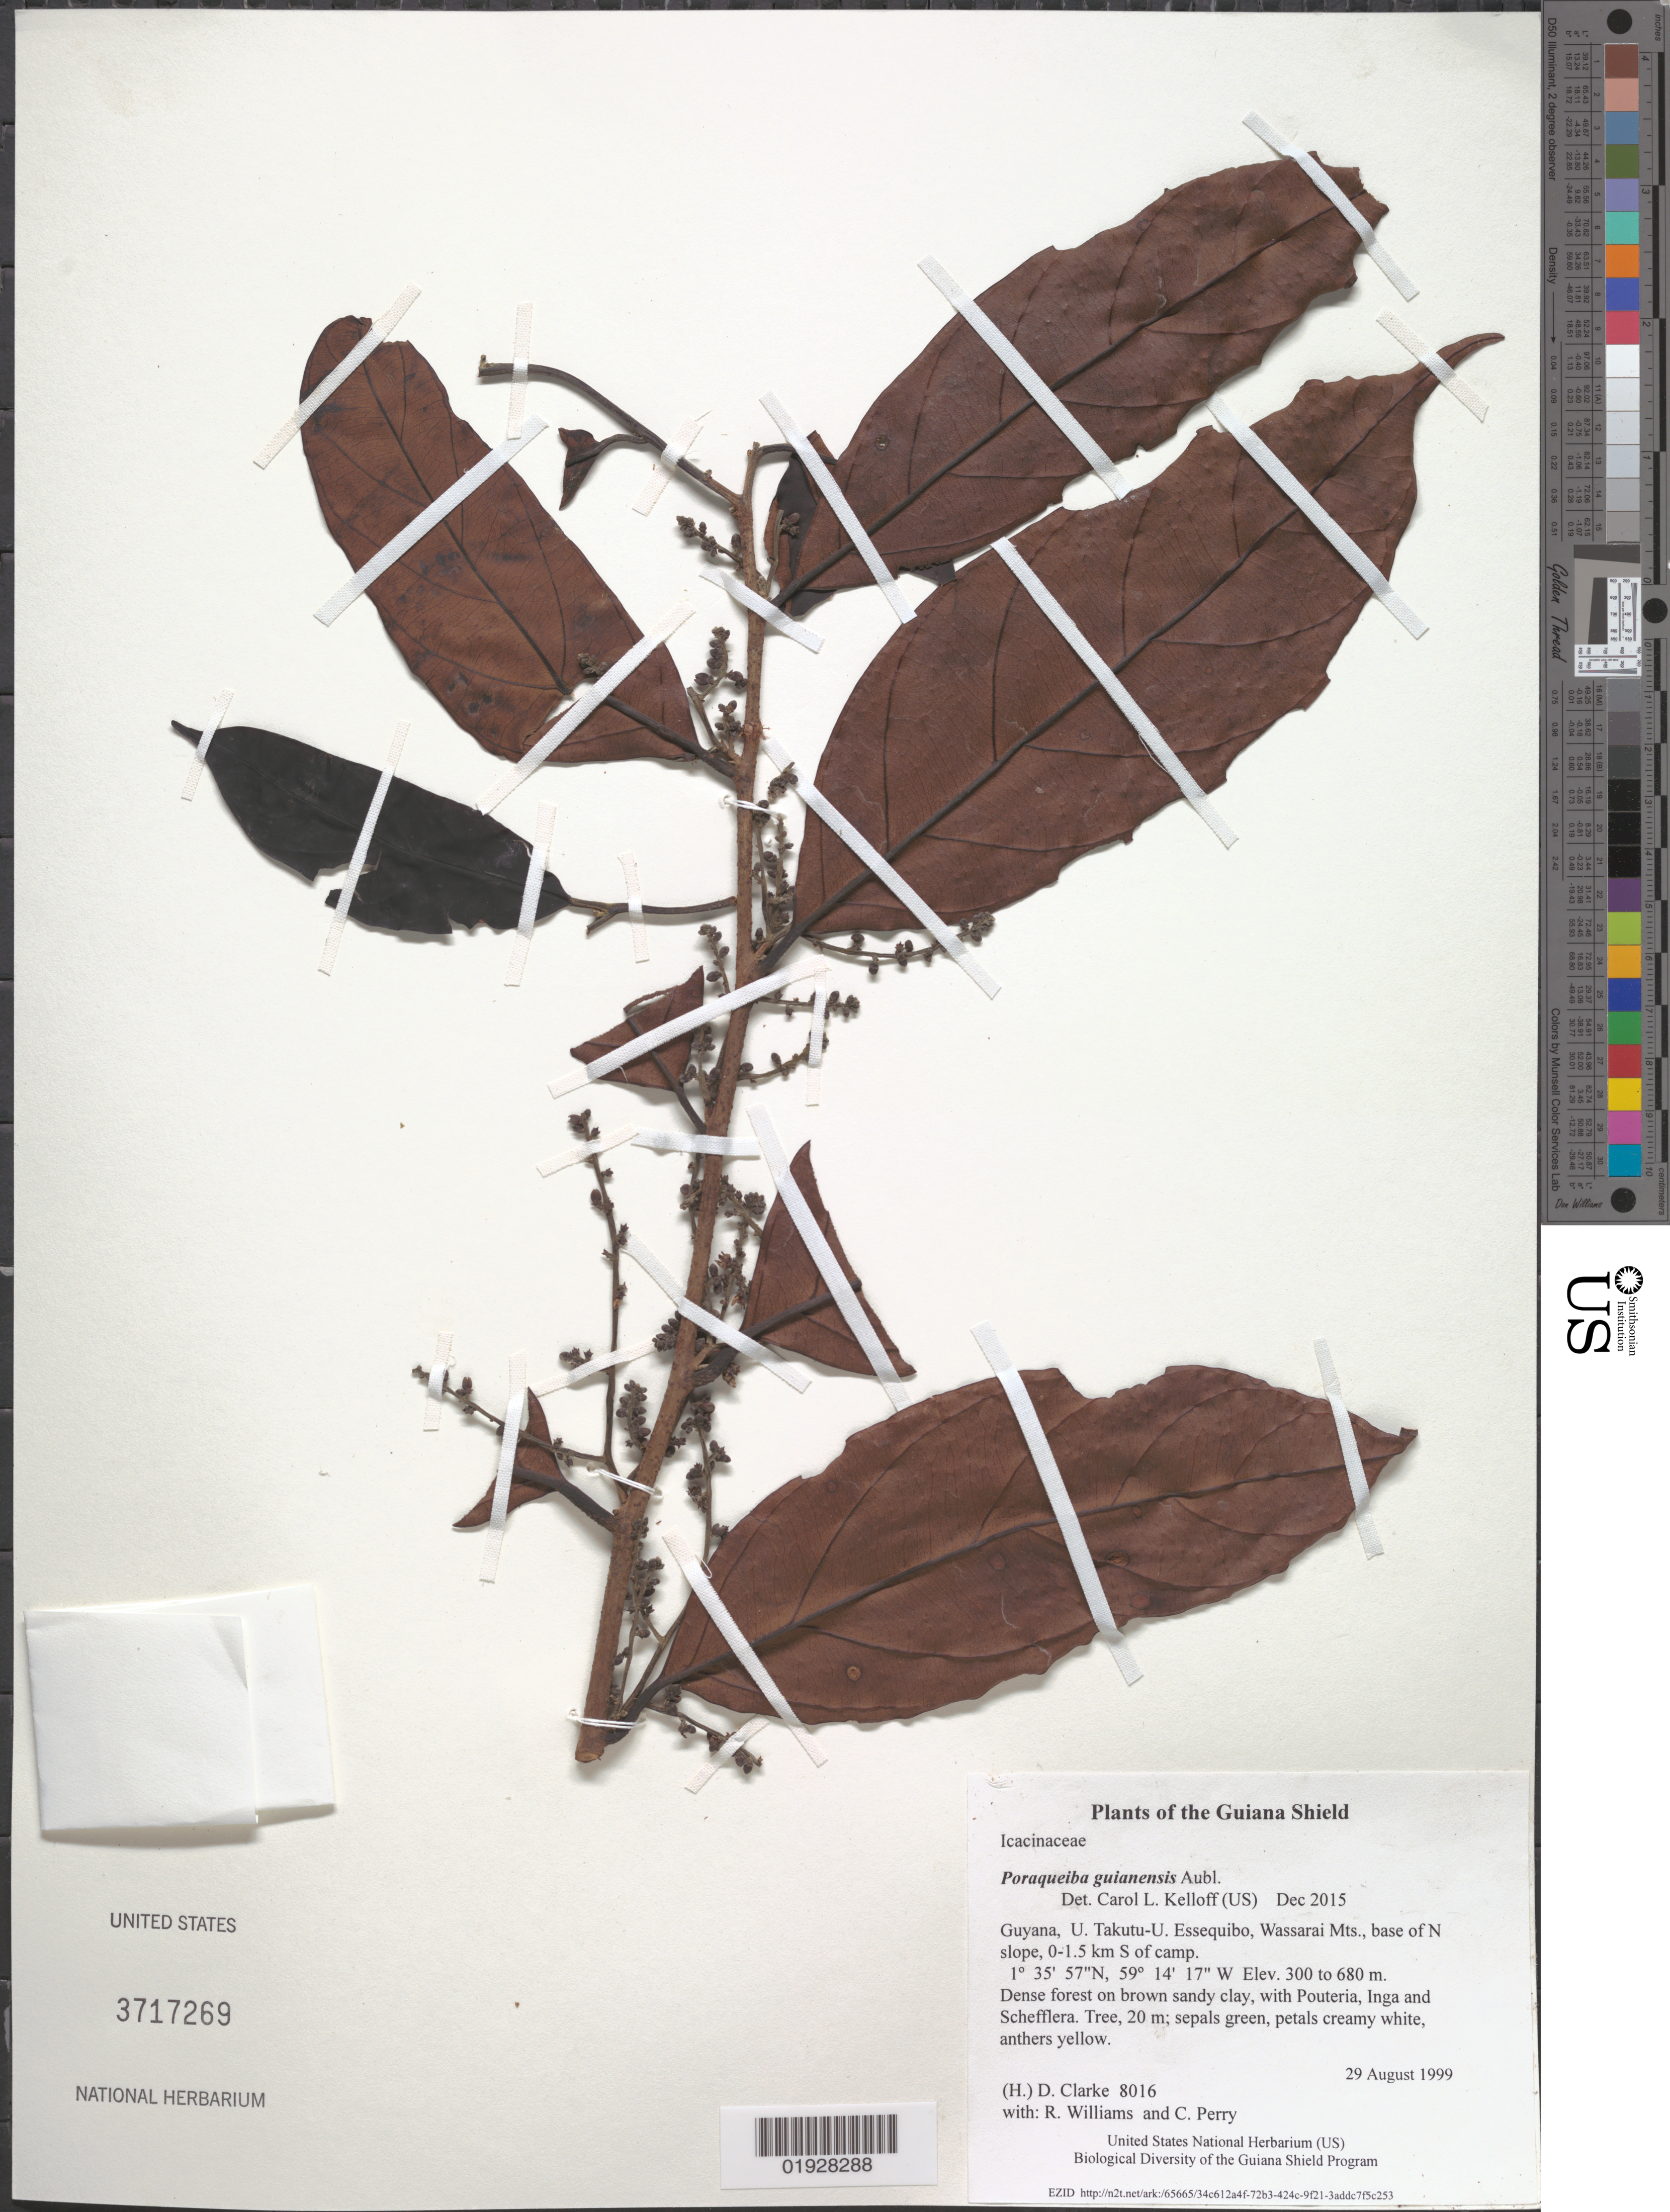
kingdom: Plantae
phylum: Tracheophyta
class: Magnoliopsida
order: Metteniusales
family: Metteniusaceae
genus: Poraqueiba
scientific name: Poraqueiba guianensis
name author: Aubl.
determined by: Kelloff, Carol L., (US), Smithsonian Institution - National Museum of Natural History (UNITED STATES)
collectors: H. D. Clarke, R. Williams & C. Perry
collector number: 8016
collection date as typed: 29 August 1999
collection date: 1999-08-29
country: Guyana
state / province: U. Takutu-U. Essequibo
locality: Wassarai Mts., base of N slope, 0-1.5 km S of camp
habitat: Dense forest on brown sandy clay, with Pouteria, Inga and Schefflera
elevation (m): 300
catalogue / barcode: US 3717269